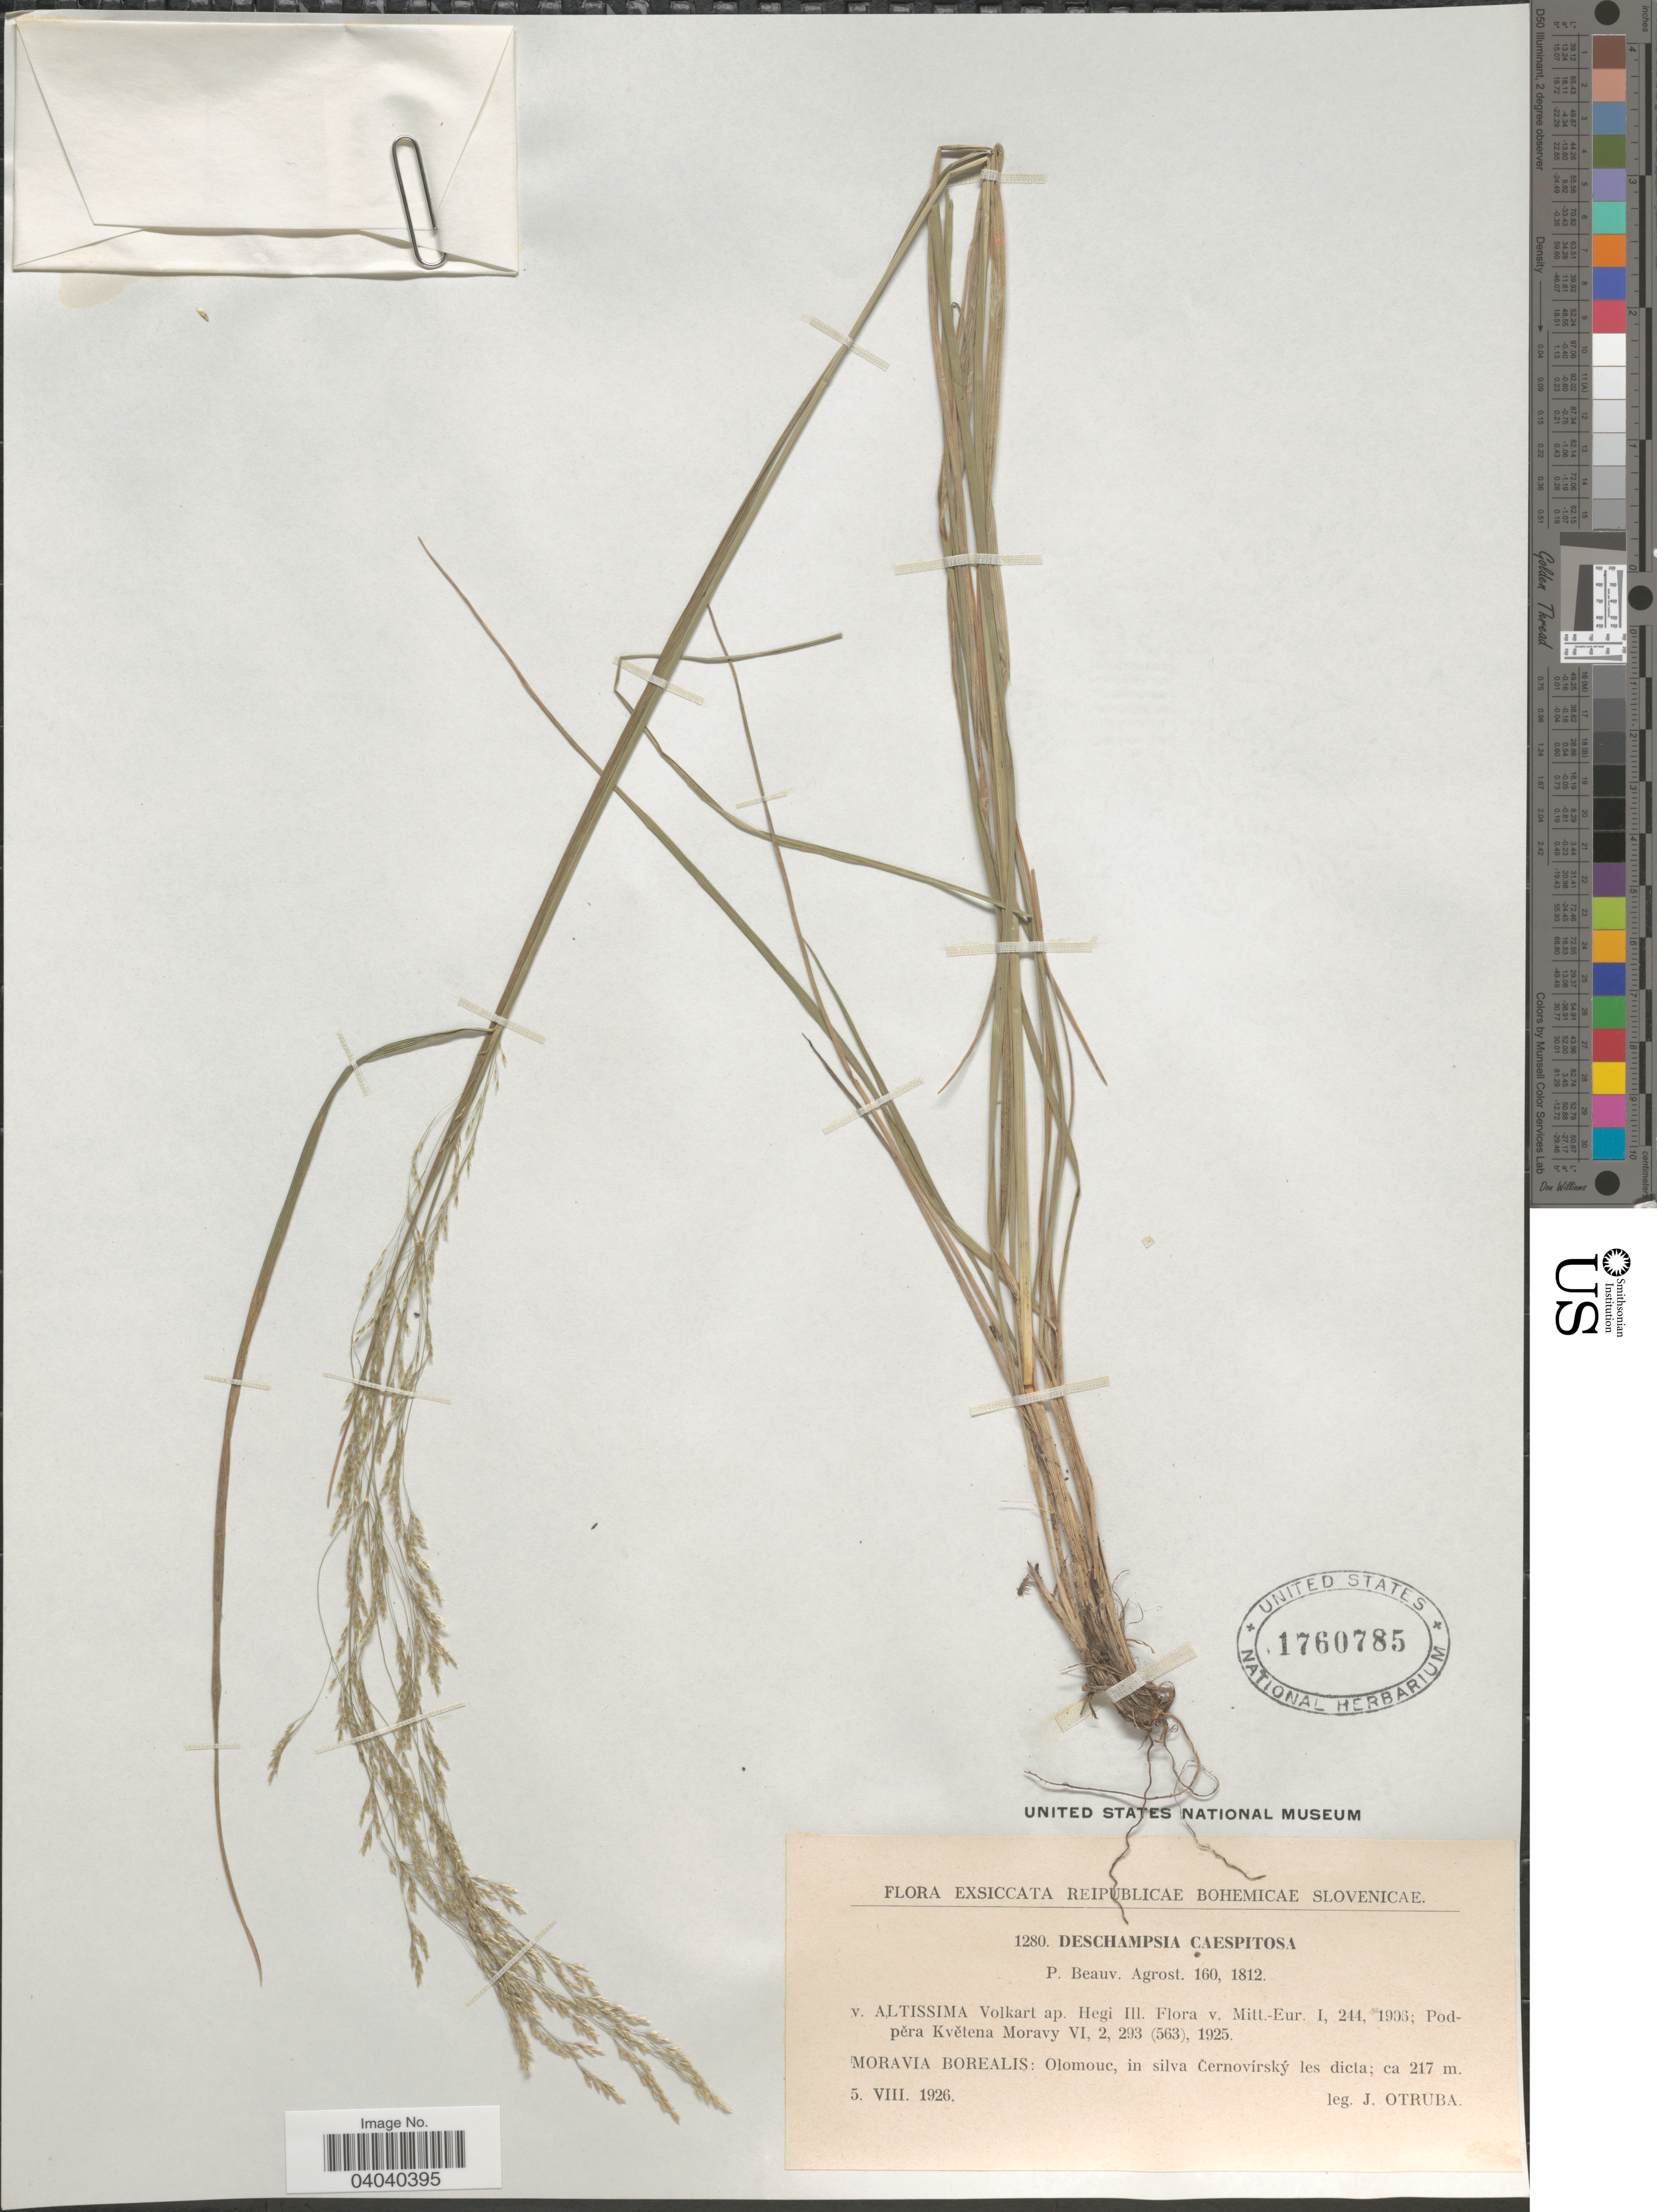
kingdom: Plantae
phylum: Tracheophyta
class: Liliopsida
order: Poales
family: Poaceae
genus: Deschampsia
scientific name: Deschampsia cespitosa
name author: (L.) P. Beauv.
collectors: J. Otruba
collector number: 1280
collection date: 1926-08-05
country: Czechia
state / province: Olomouc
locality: Moravia Borealis: in silva Cernovírský les dicta.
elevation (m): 217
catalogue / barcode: US 1760785